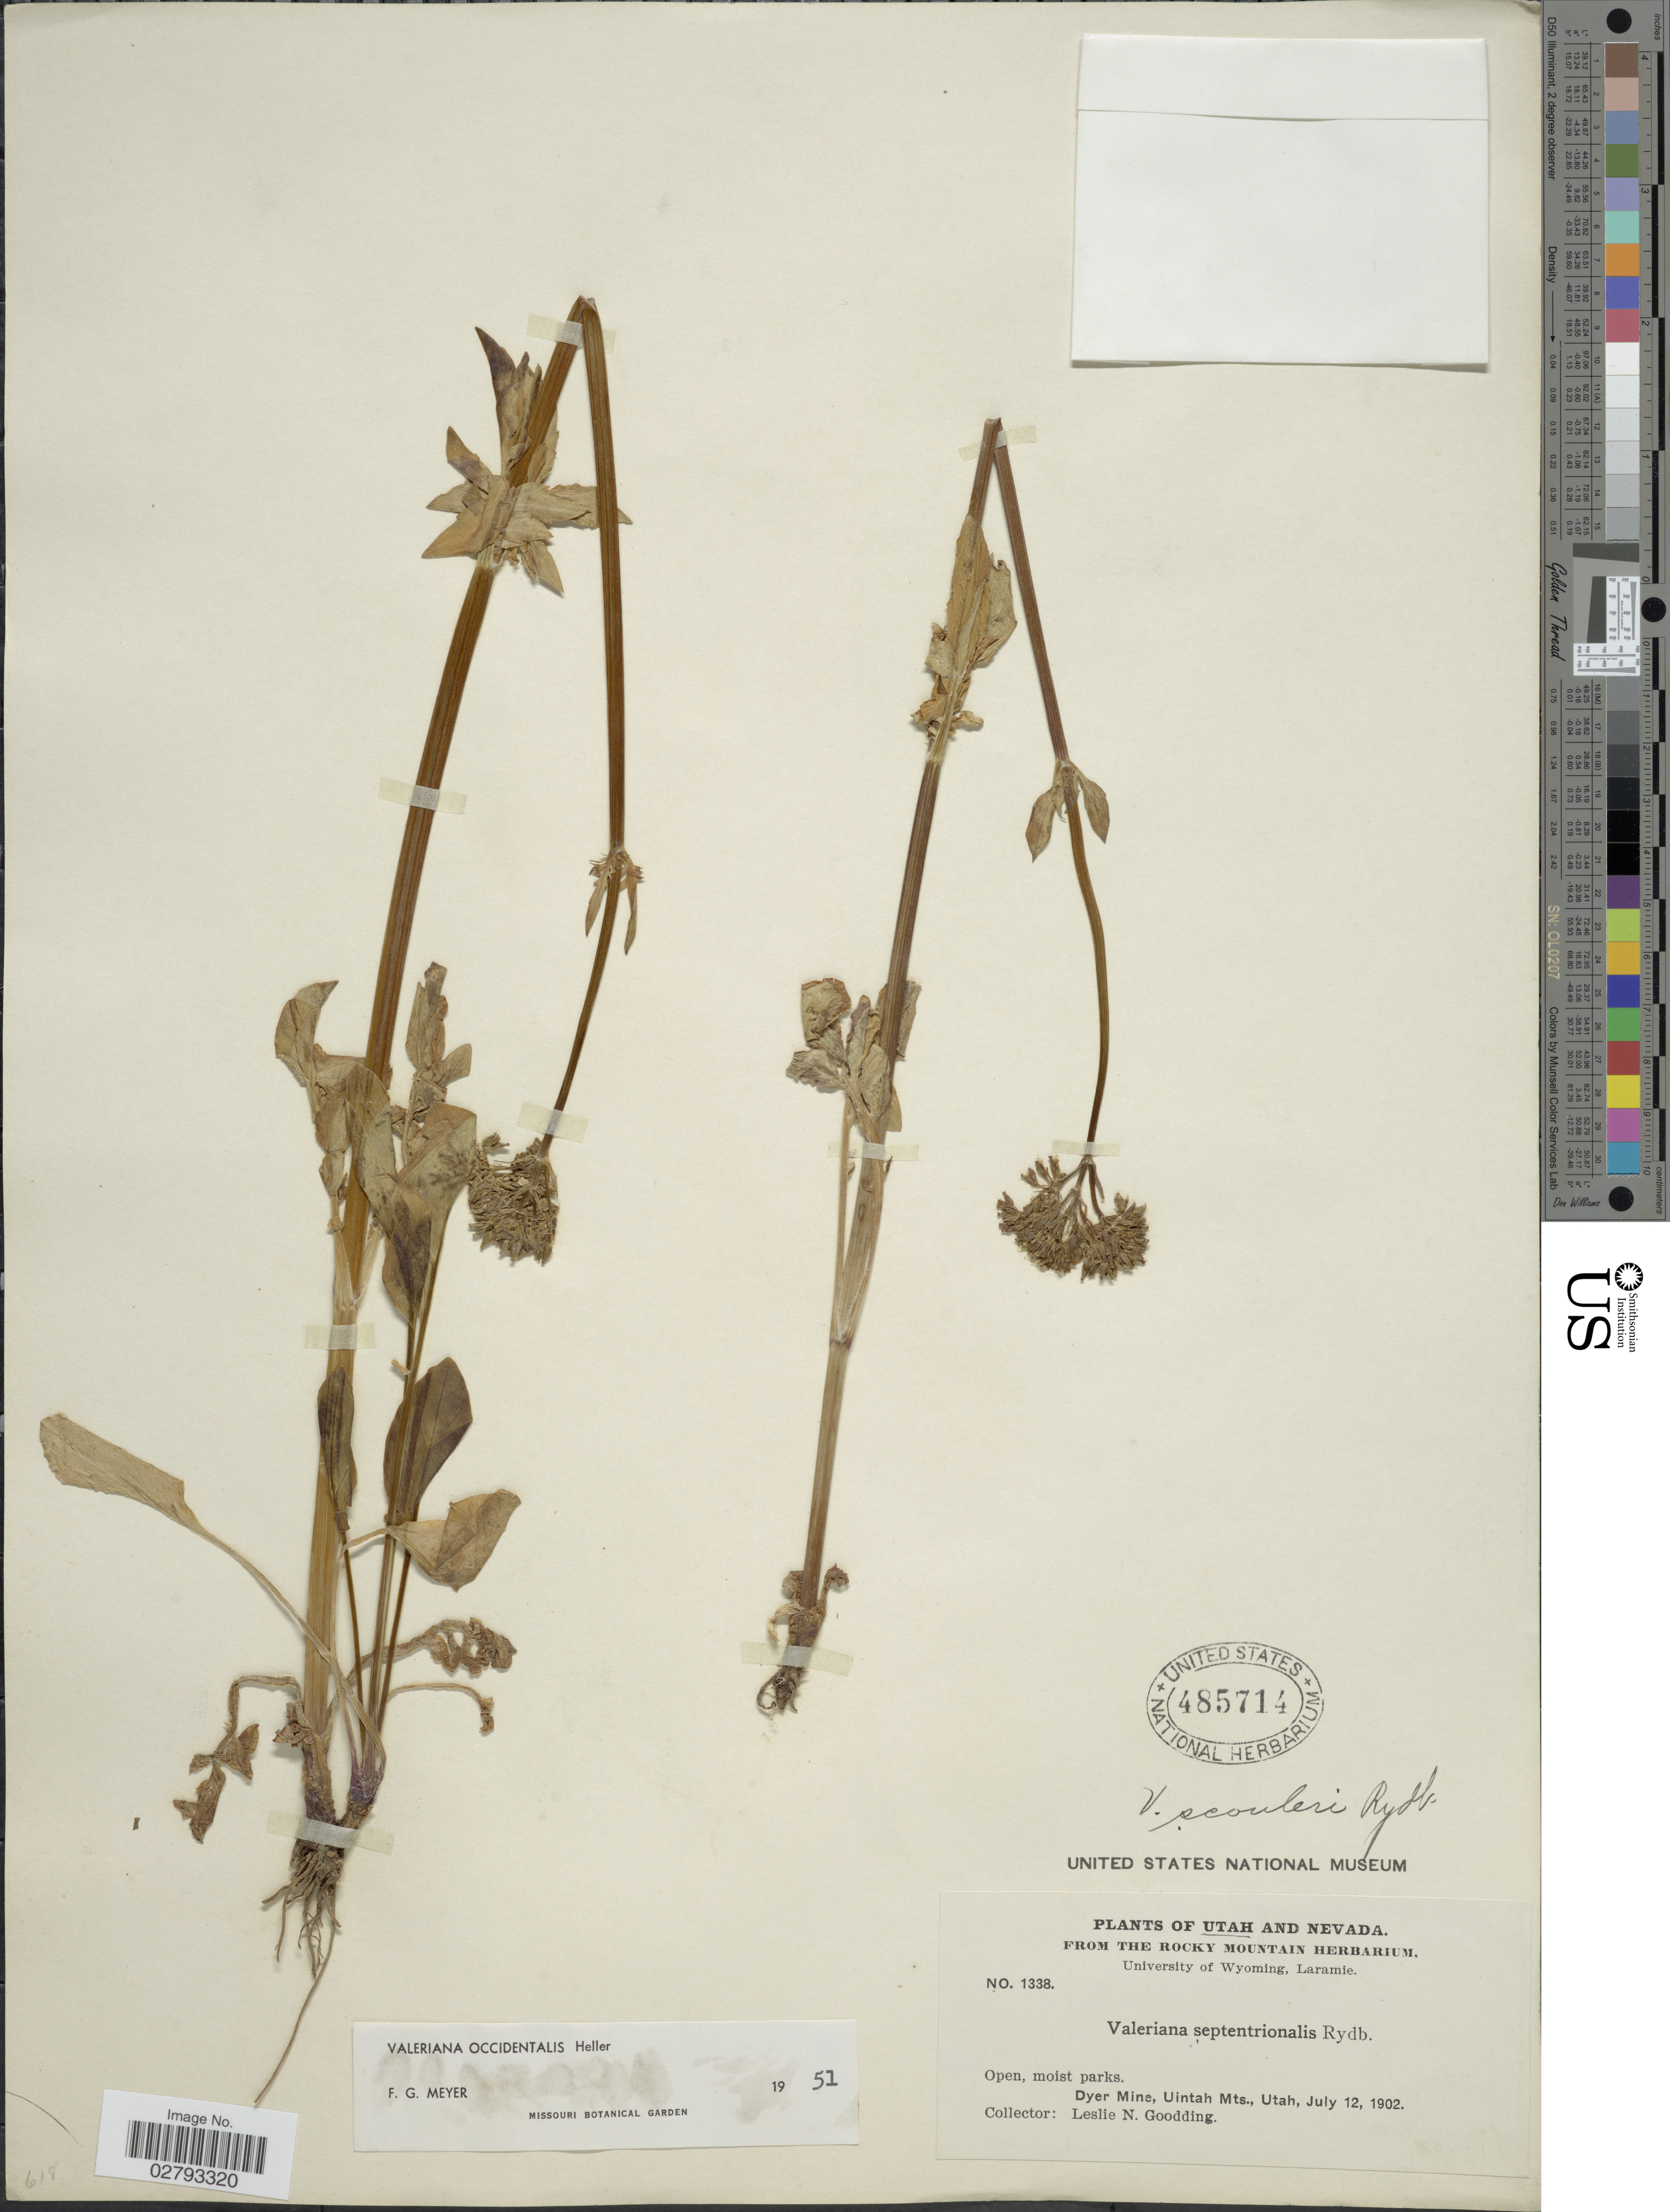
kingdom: Plantae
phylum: Tracheophyta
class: Magnoliopsida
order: Dipsacales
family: Caprifoliaceae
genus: Valeriana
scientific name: Valeriana occidentalis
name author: A. Heller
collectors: L. N. Goodding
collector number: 1338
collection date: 1902-07-12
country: United States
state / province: Utah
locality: Dyer Mine, Uintah Mts.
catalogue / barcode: US 485714